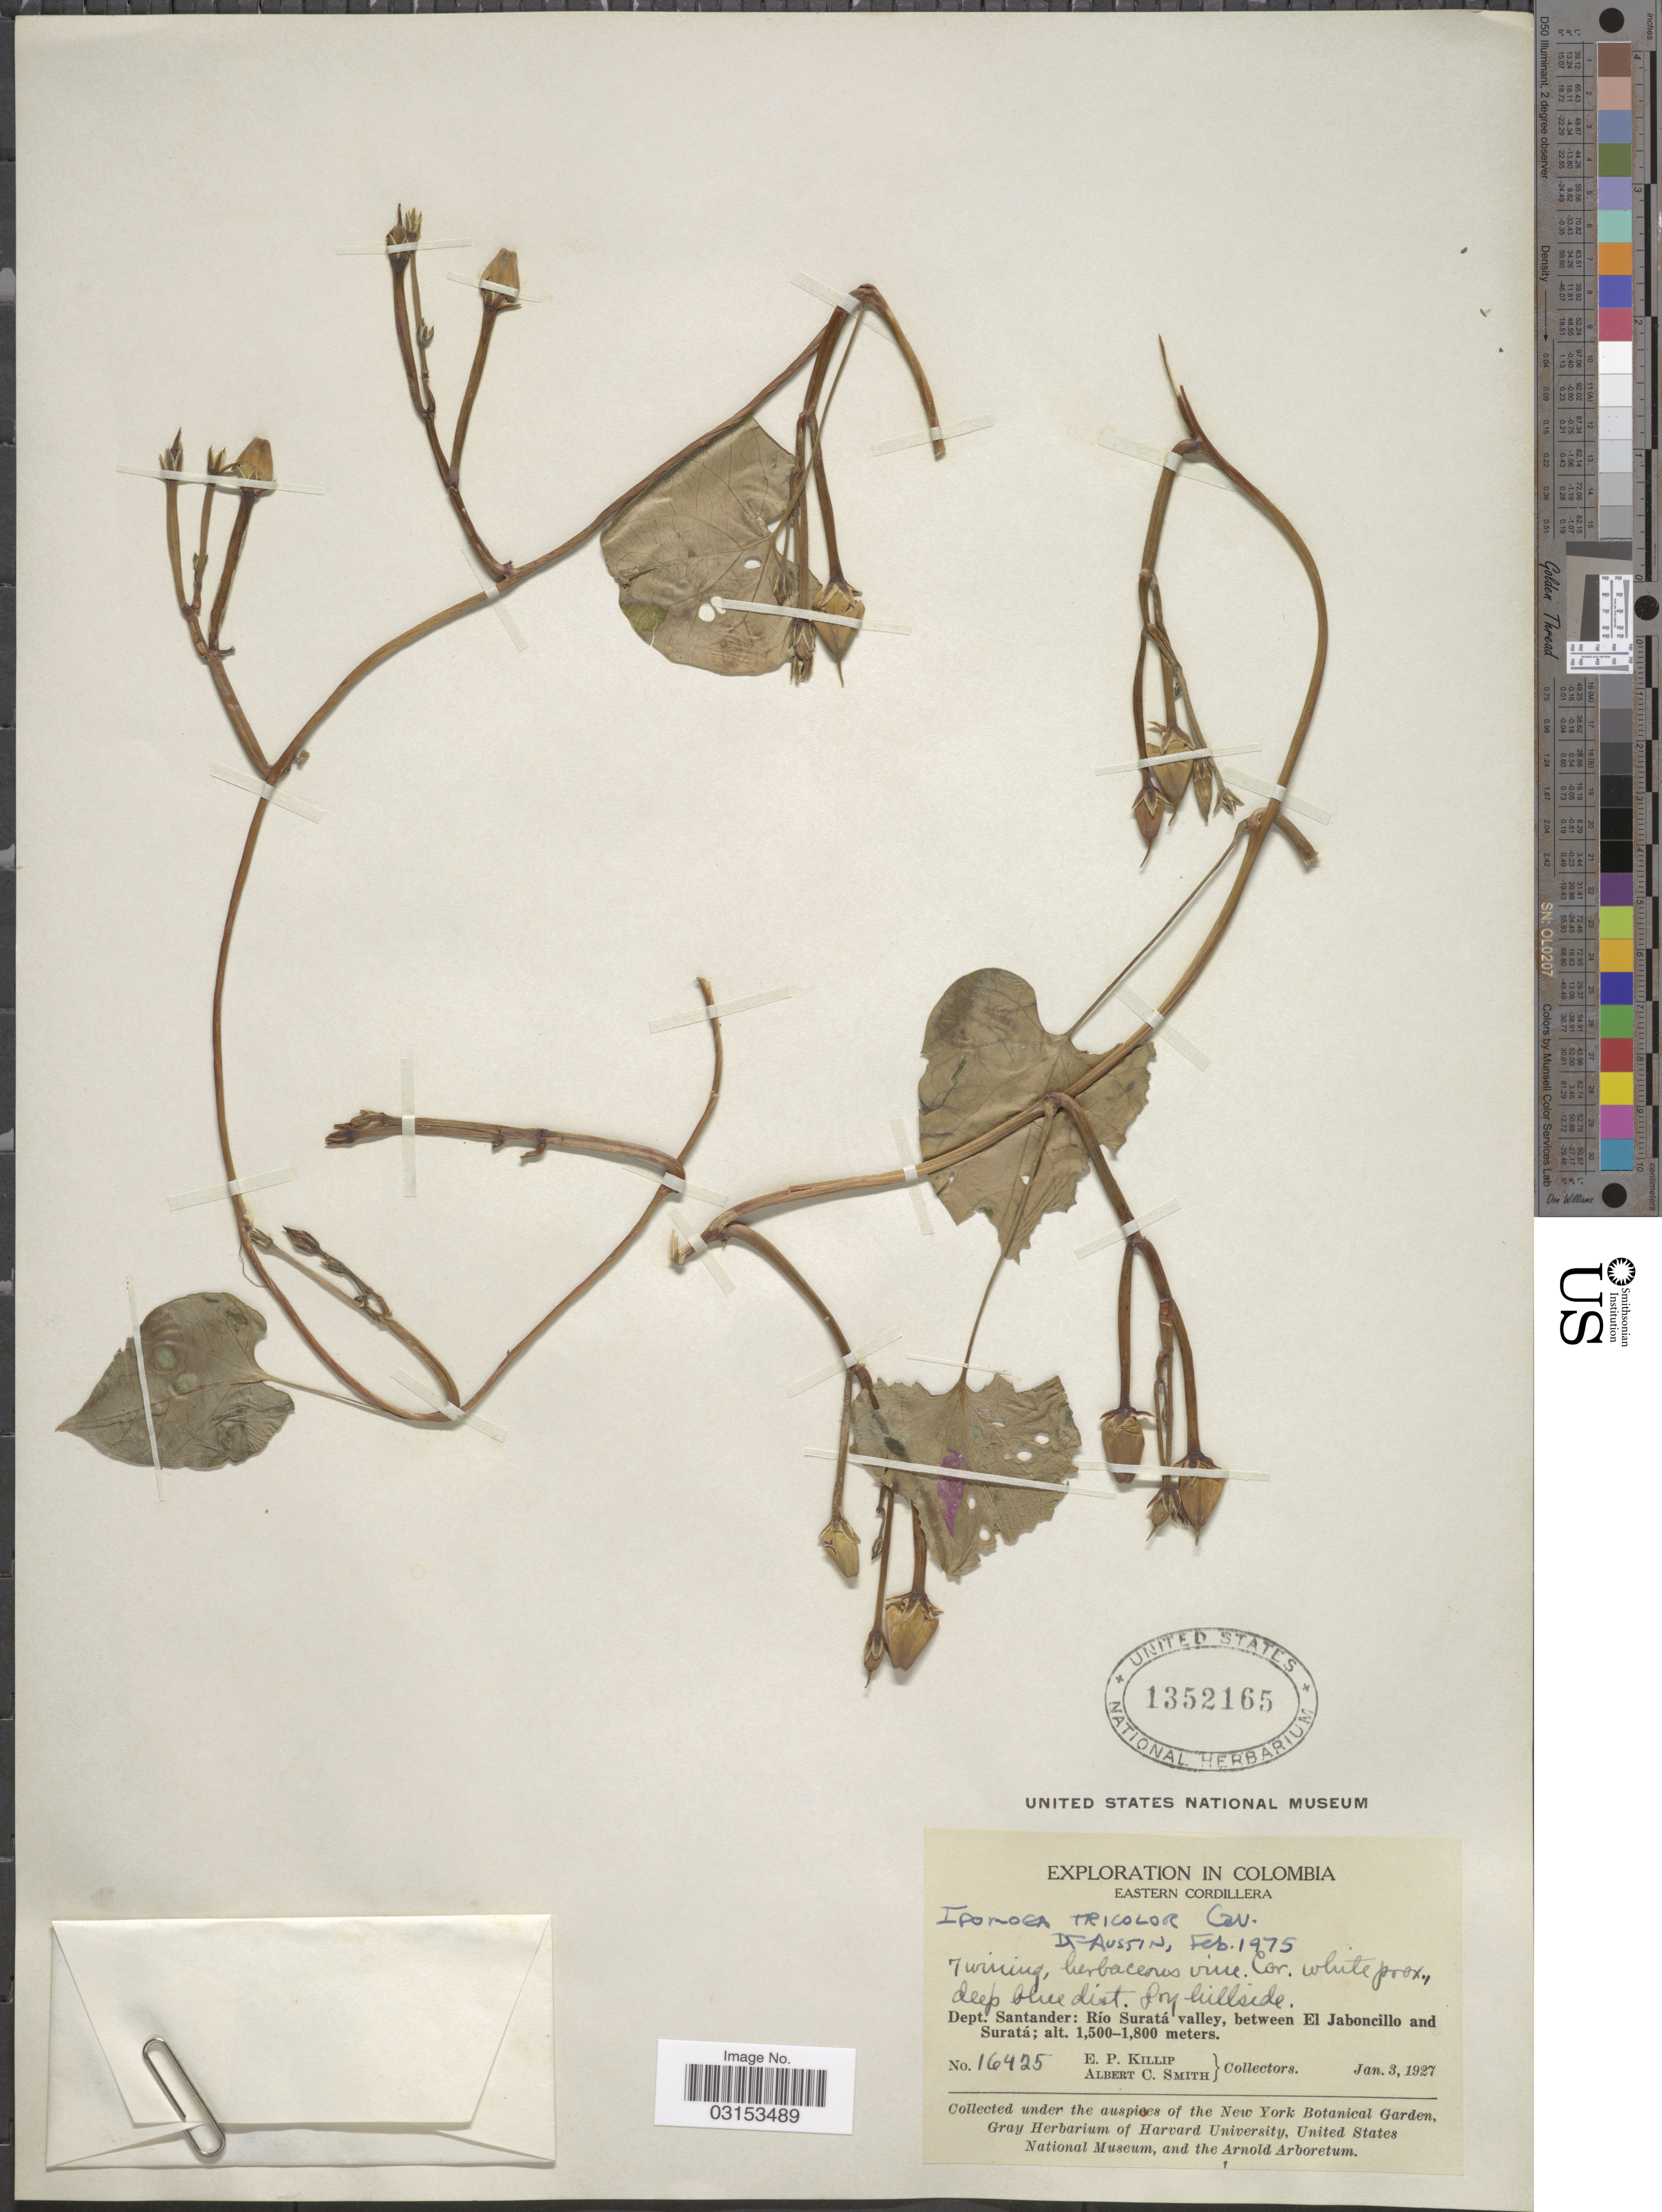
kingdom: Plantae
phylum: Tracheophyta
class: Magnoliopsida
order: Solanales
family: Convolvulaceae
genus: Ipomoea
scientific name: Ipomoea tricolor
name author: Cav.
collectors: E. P. Killip & A. C. Smith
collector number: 16425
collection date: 1927-01-03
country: Colombia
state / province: Santander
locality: Eastern Cordillera. Dept. Santander: Río Suratá valley, between El Jaboncillo and Suratá.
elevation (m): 1500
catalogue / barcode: US 1352165